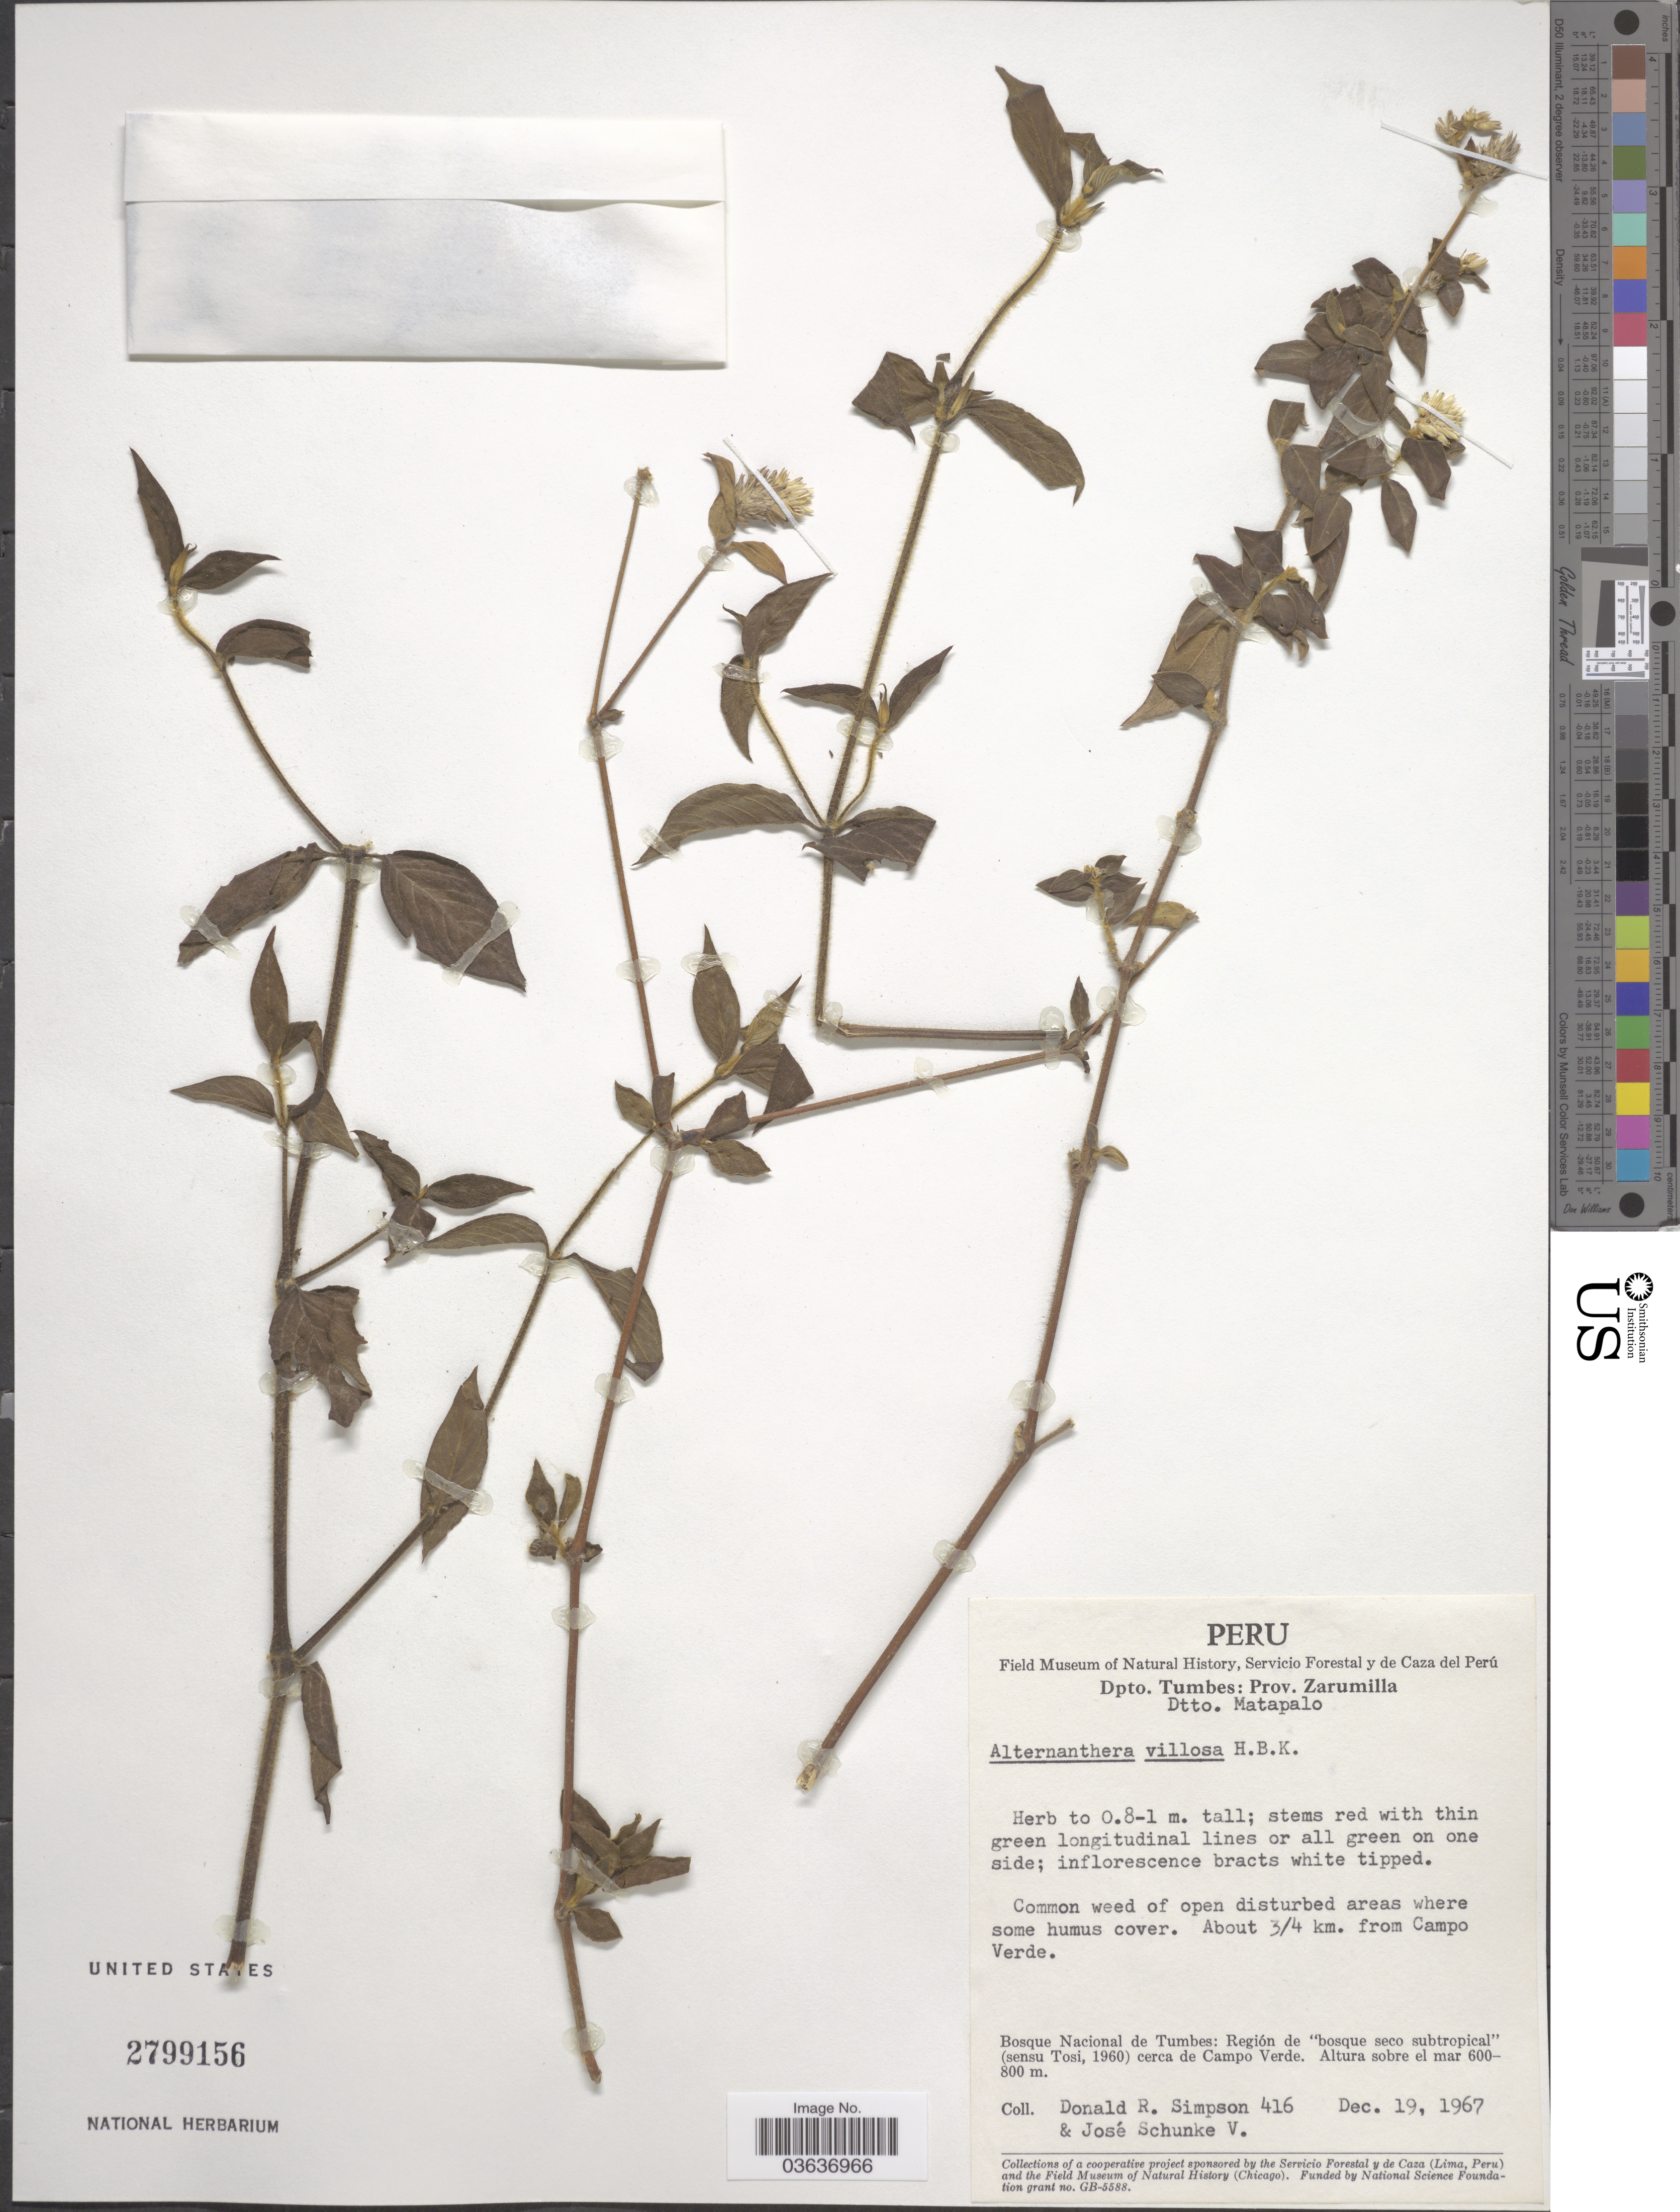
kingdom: Plantae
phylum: Tracheophyta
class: Magnoliopsida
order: Caryophyllales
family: Amaranthaceae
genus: Alternanthera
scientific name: Alternanthera villosa var. villosa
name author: Kunth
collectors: D. R. Simpson & J. Schunke Vigo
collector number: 416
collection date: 1967-12-19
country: Peru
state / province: Tumbes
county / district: Zarumilla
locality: Dpto. Tumbes: Prov. Zarumilla. Dtto. Matapalo. About ¾ km. from Campo Verde. Bosque Nacional de Tumbes: Región de "bosque seco subtropical" (sensu Tosi, 1960) cerca de Campo Verde.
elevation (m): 600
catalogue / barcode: US 2799156